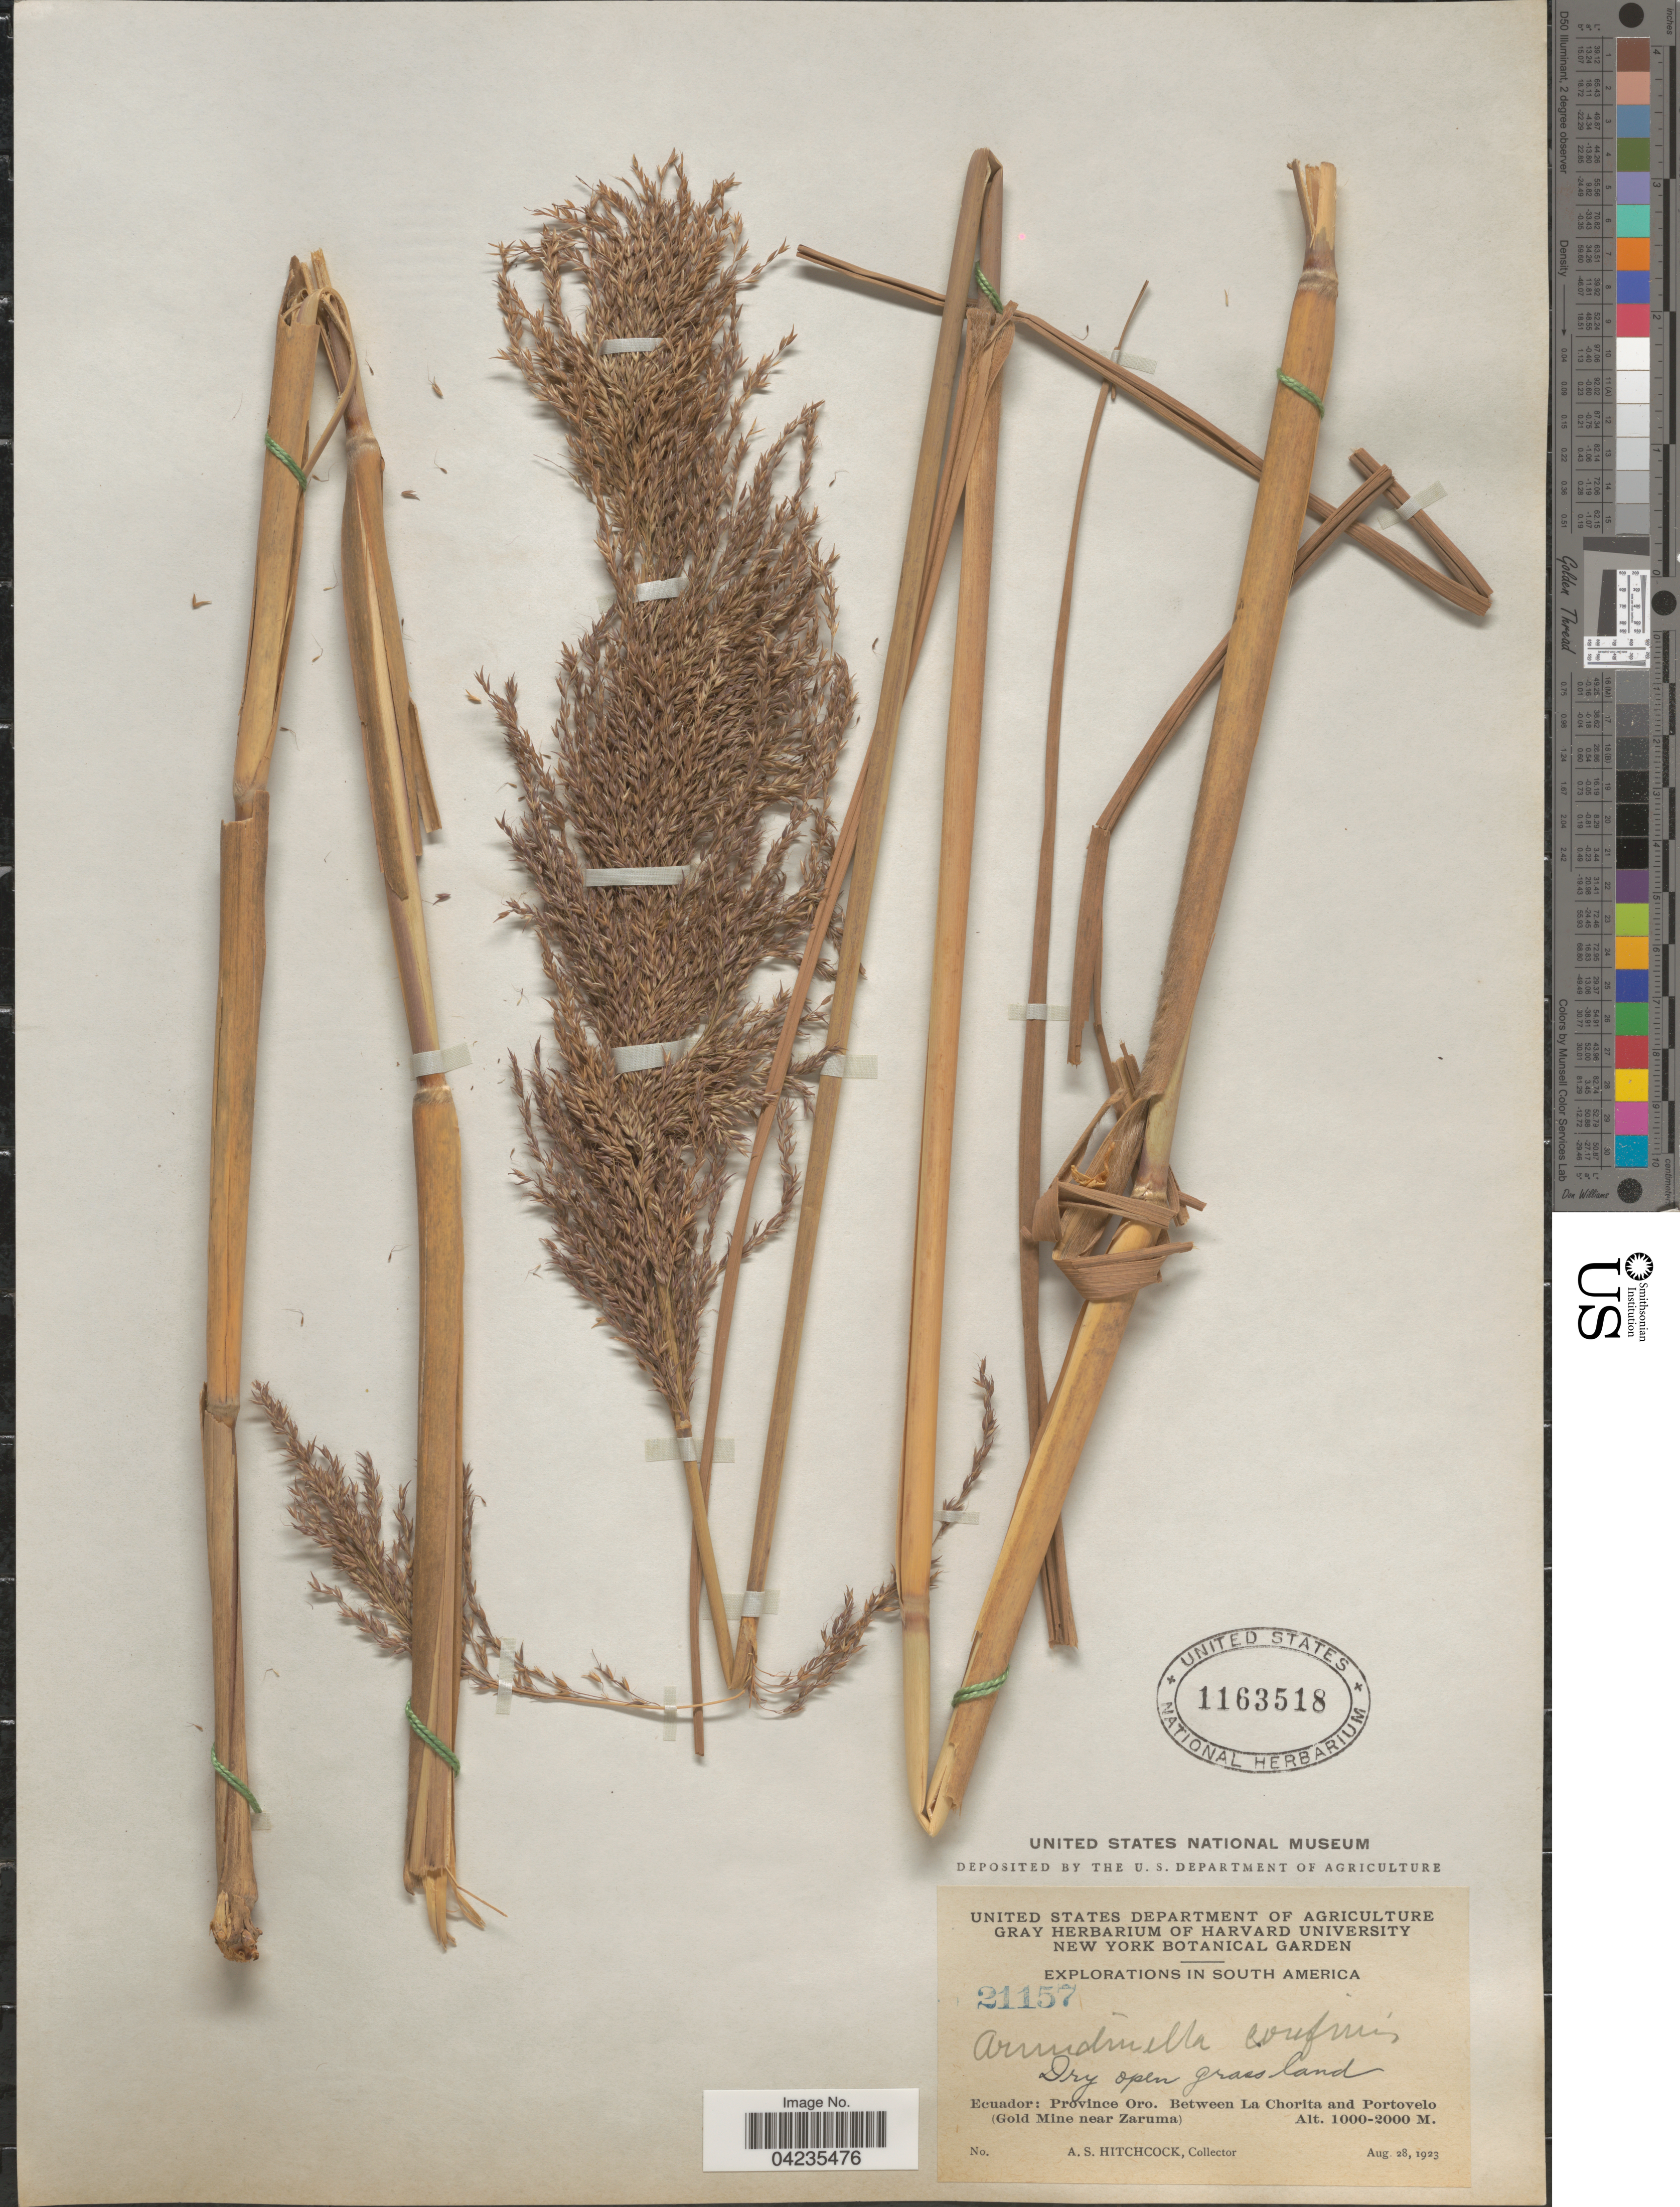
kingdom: Plantae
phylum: Tracheophyta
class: Liliopsida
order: Poales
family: Poaceae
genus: Arundinella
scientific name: Arundinella hispida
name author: (Humb. & Bonpl. ex Willd.) Kuntze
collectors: A. S. Hitchcock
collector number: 21157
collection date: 1923-08-28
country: Ecuador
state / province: El Oro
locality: Explorations in South America. Between La Chorita and Portovelo (Gold Mine near Zaruma).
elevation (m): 1000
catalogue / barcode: US 1163518